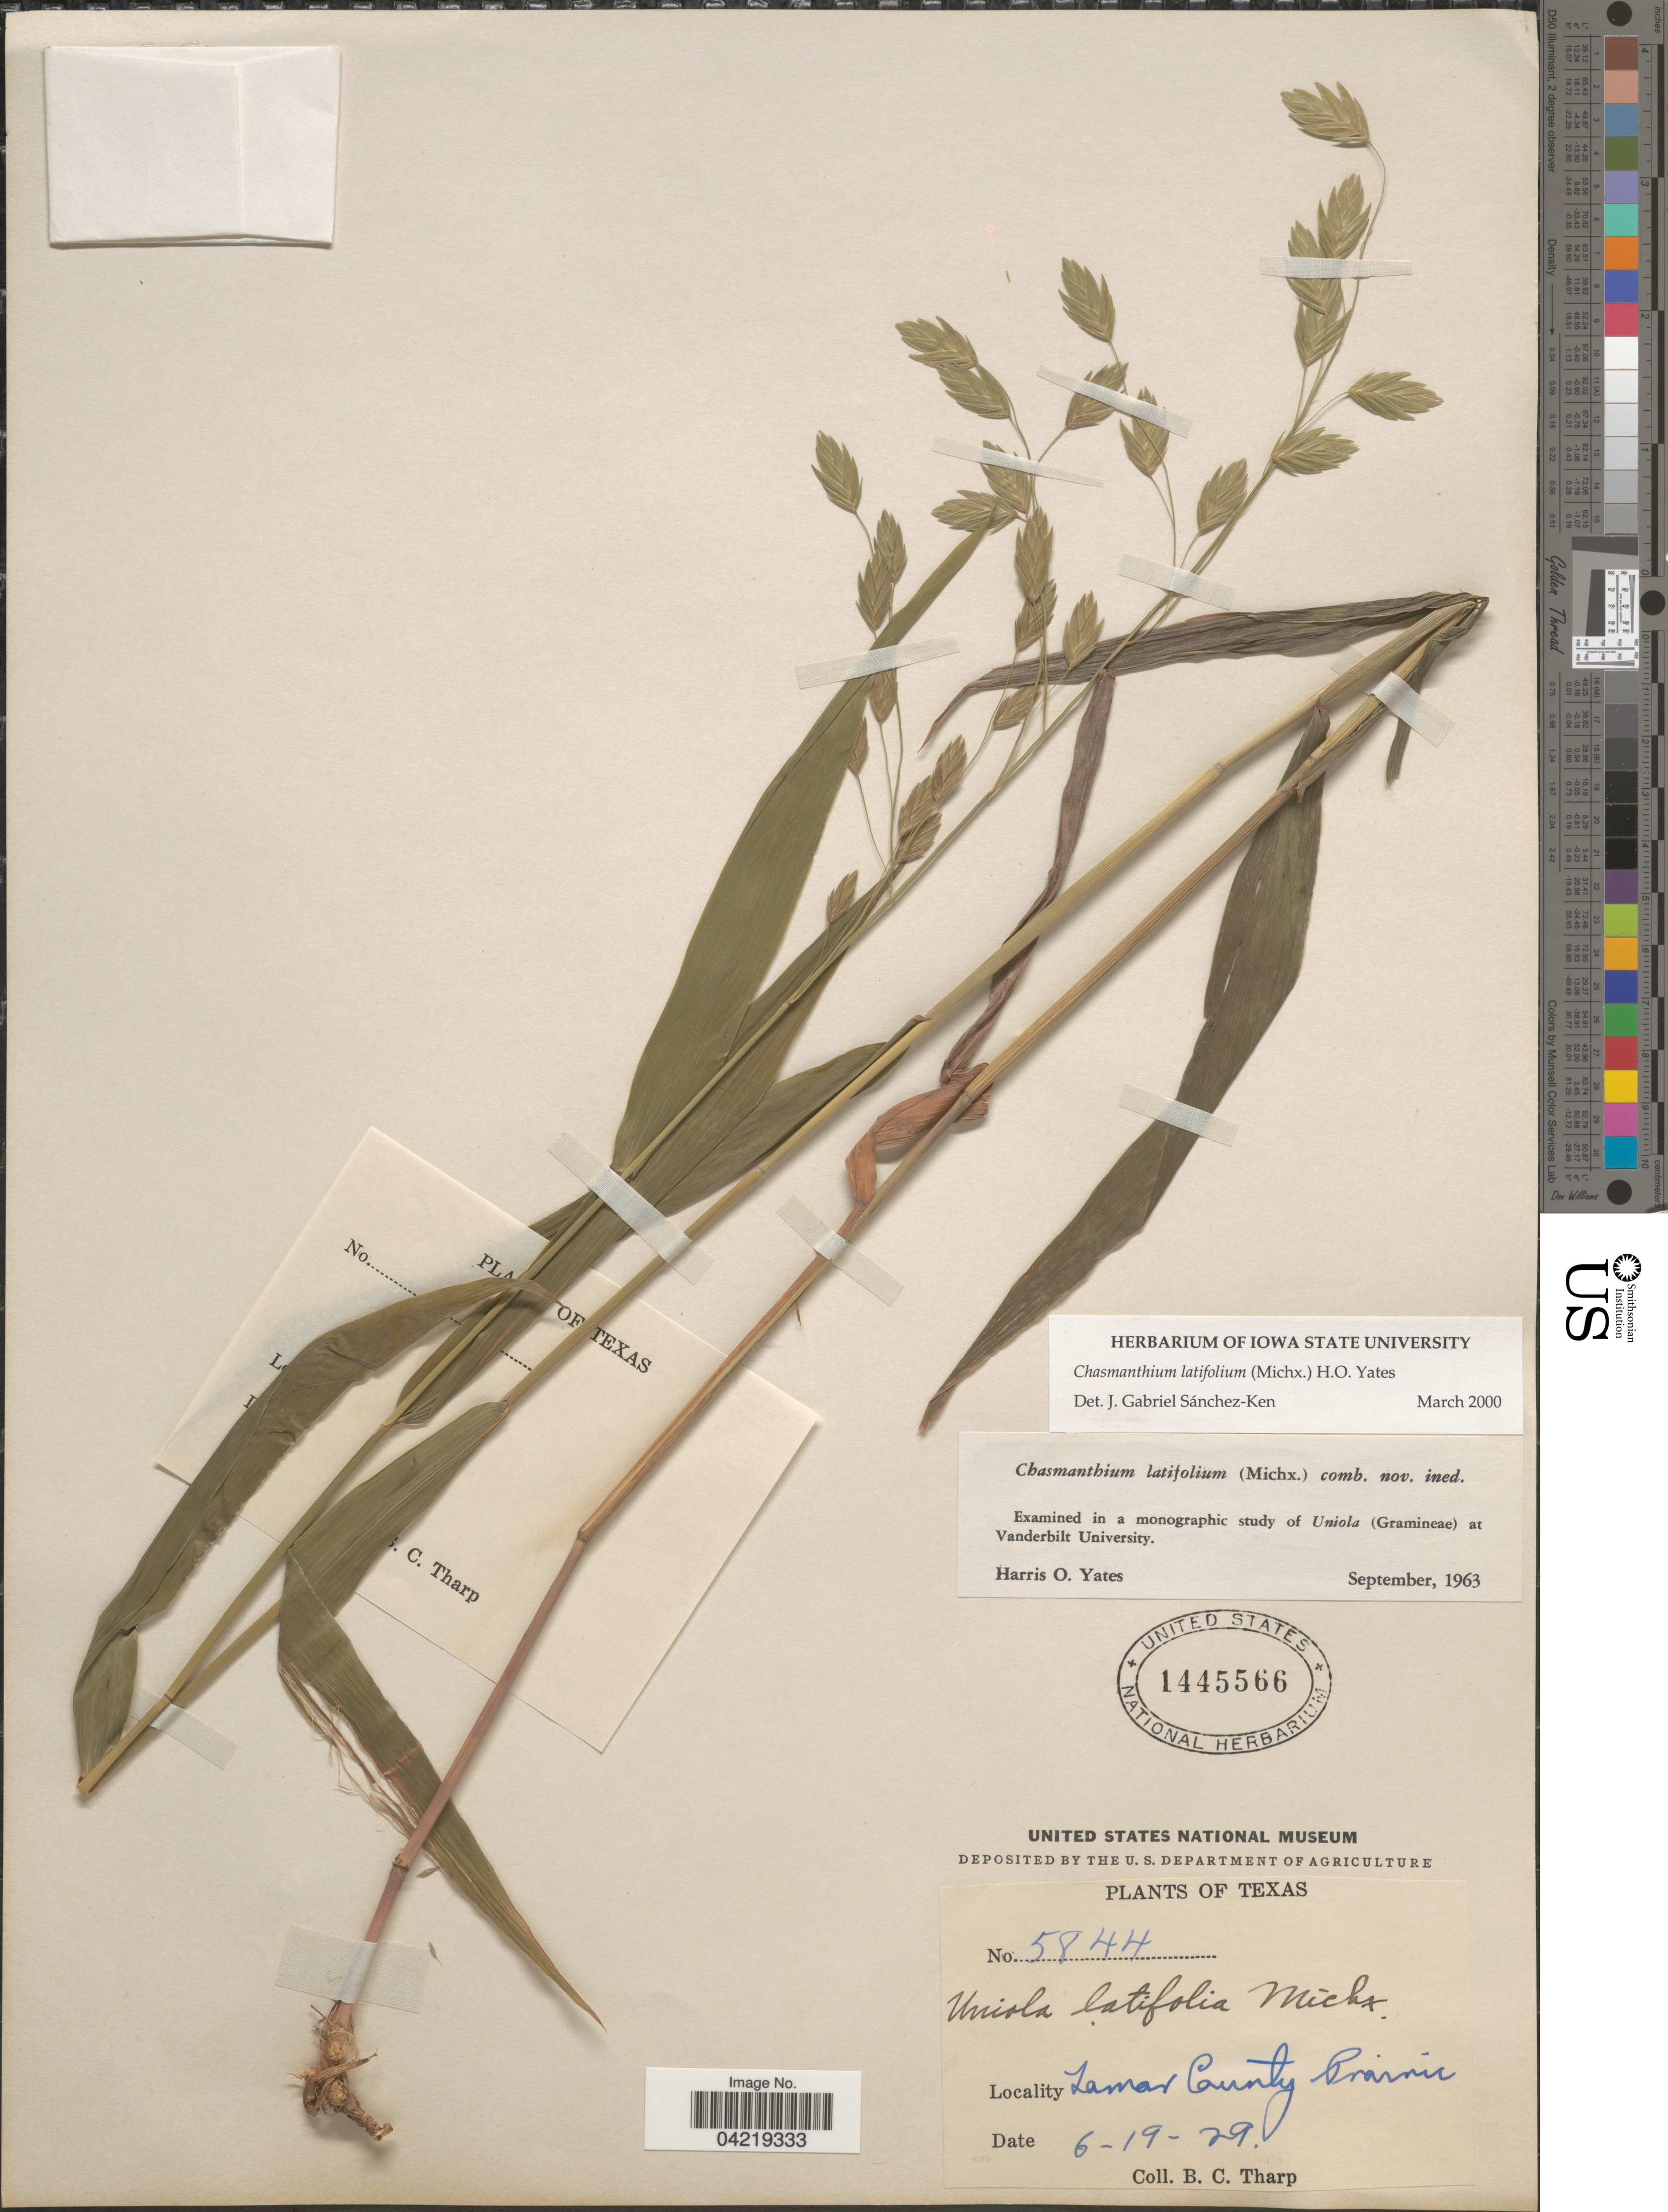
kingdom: Plantae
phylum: Tracheophyta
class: Liliopsida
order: Poales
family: Poaceae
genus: Chasmanthium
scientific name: Chasmanthium latifolium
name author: (Michx.) H.O. Yates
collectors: B. C. Tharp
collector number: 5844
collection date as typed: Transcribed d/m/y: 19/6/29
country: United States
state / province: Texas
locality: Lamar County Prairie.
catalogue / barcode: US 1445566